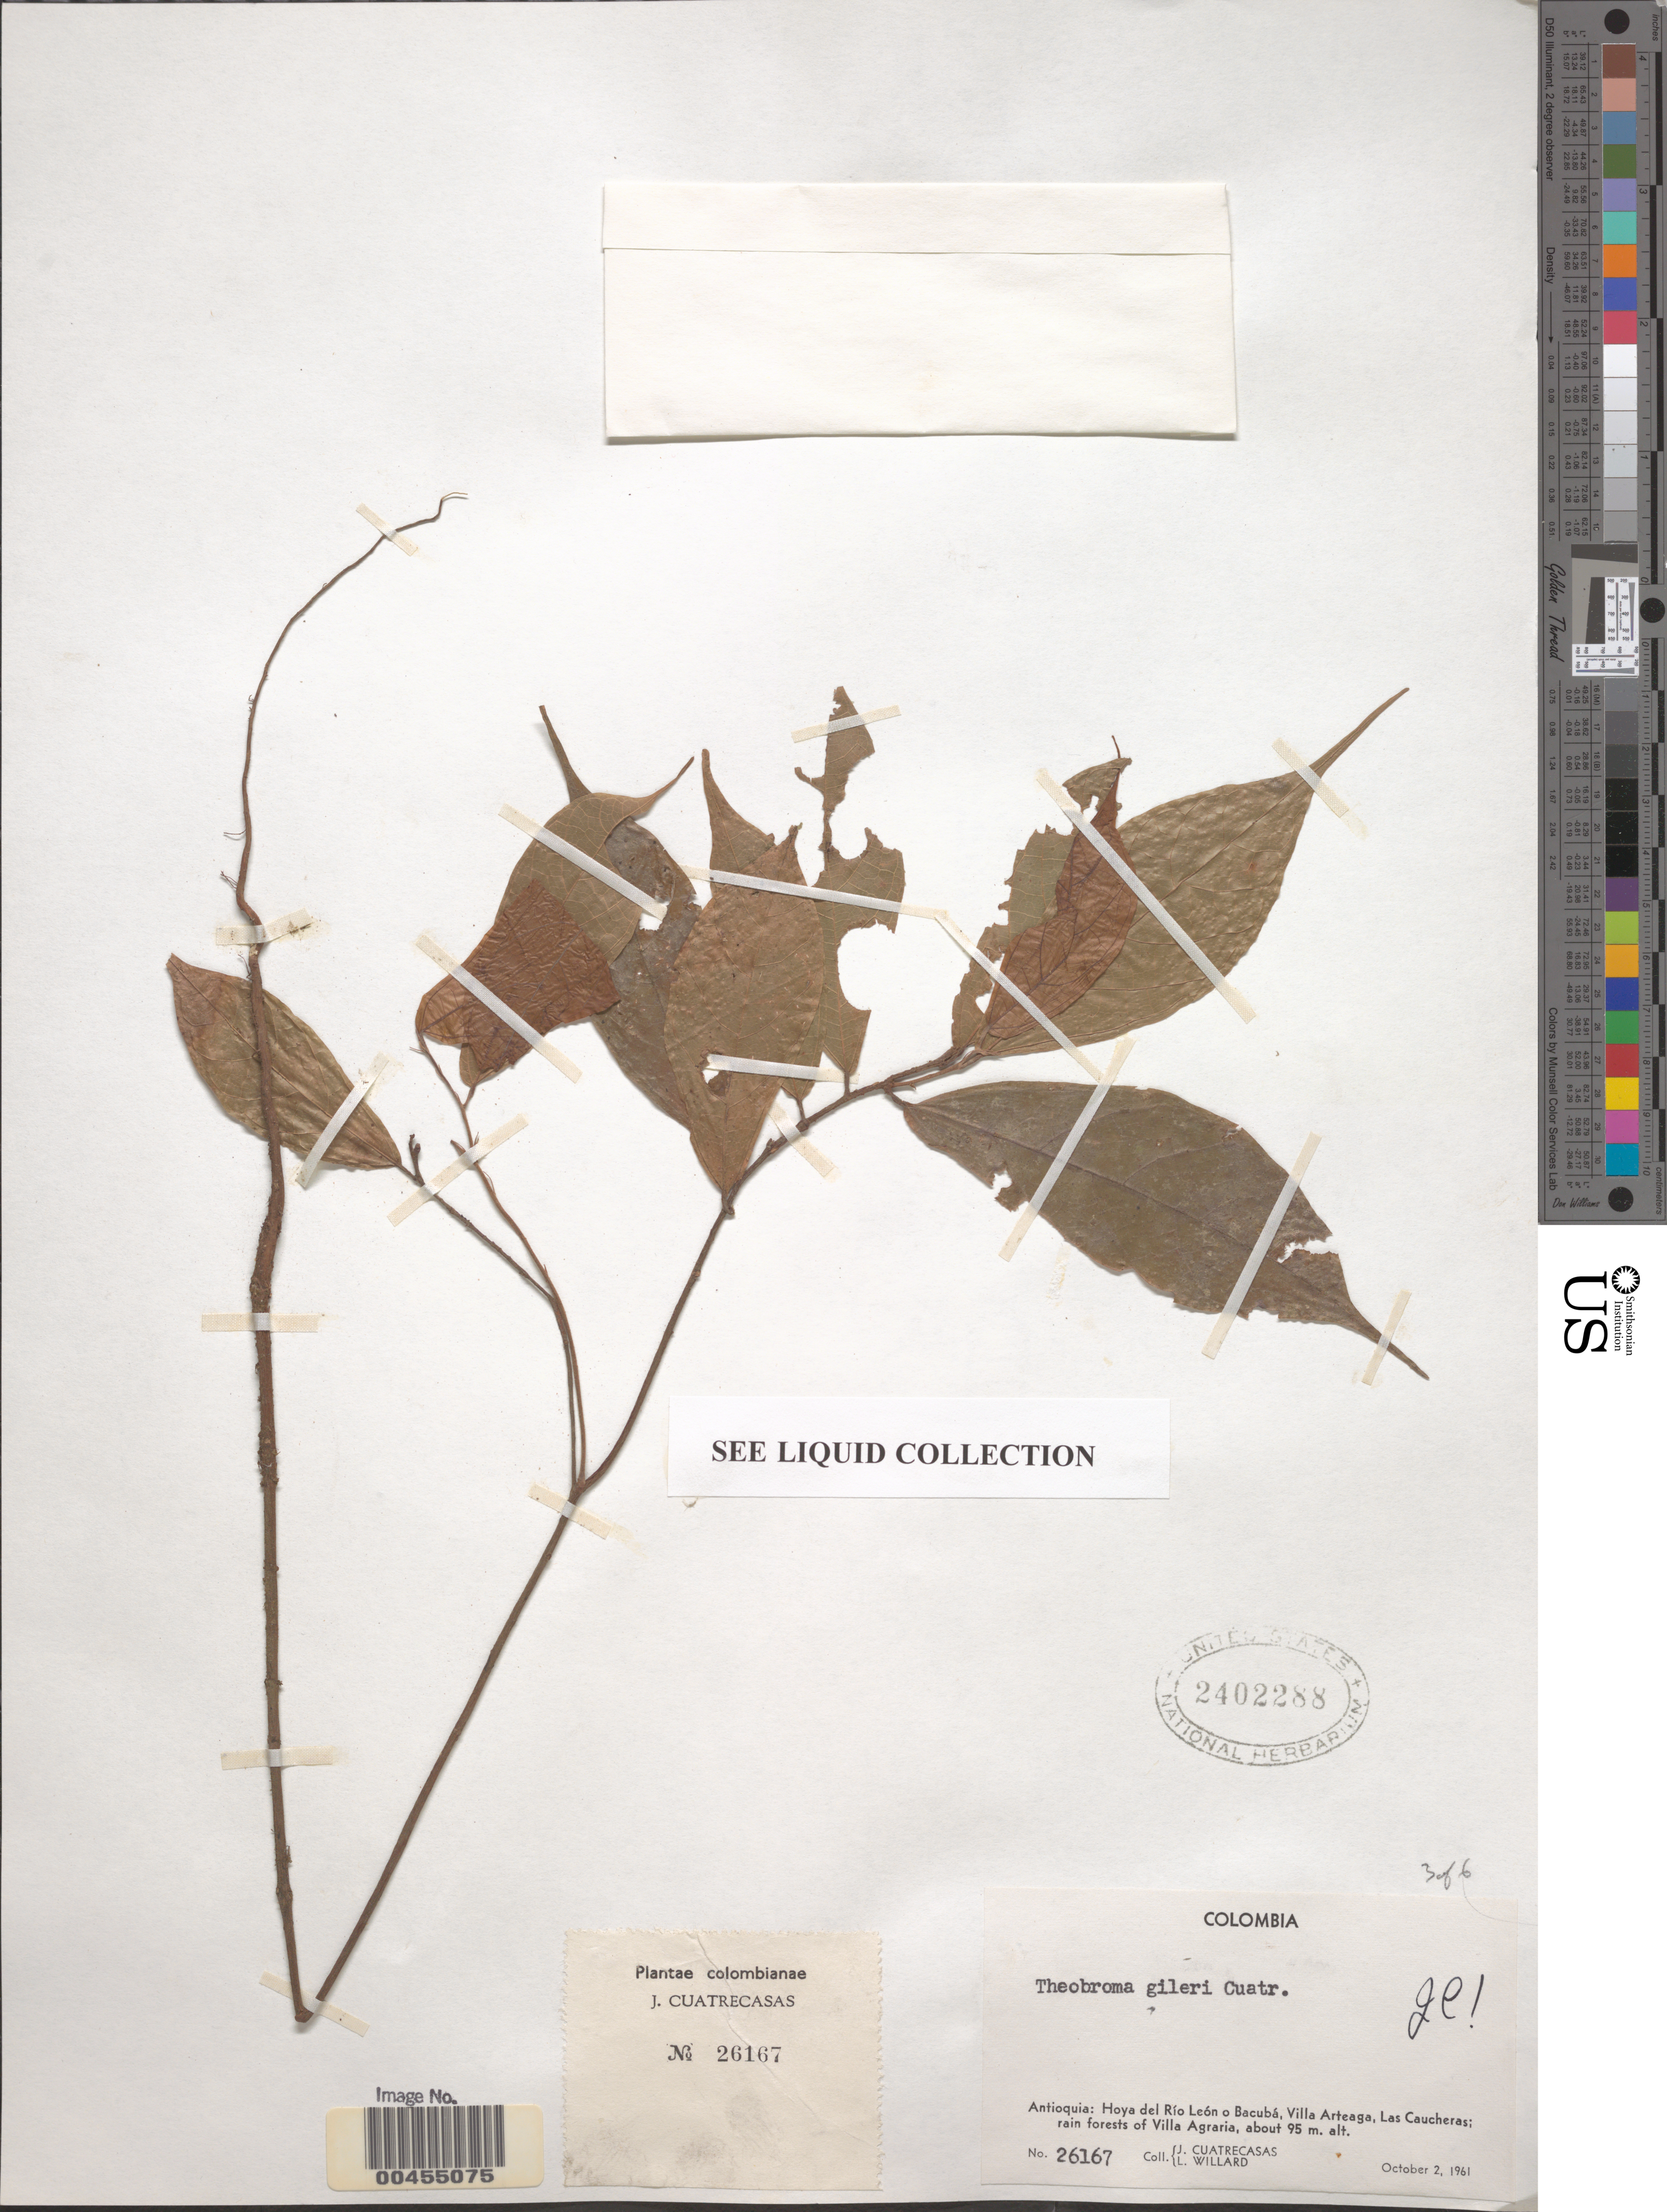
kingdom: Plantae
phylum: Tracheophyta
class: Magnoliopsida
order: Malvales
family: Malvaceae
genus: Theobroma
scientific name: Theobroma gileri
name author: Cuatrec.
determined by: Cuatrecasas, J.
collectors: J. Cuatrecasas & L. Willard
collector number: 26167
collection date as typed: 02 Oct 1961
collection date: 1961-10-02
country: Colombia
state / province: Antioquia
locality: Hoya del Río León o Bacubá, Villa Arteaga, Las Caucheras, rain forests of Villa Agraria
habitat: rain forest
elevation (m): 95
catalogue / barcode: US 2402288